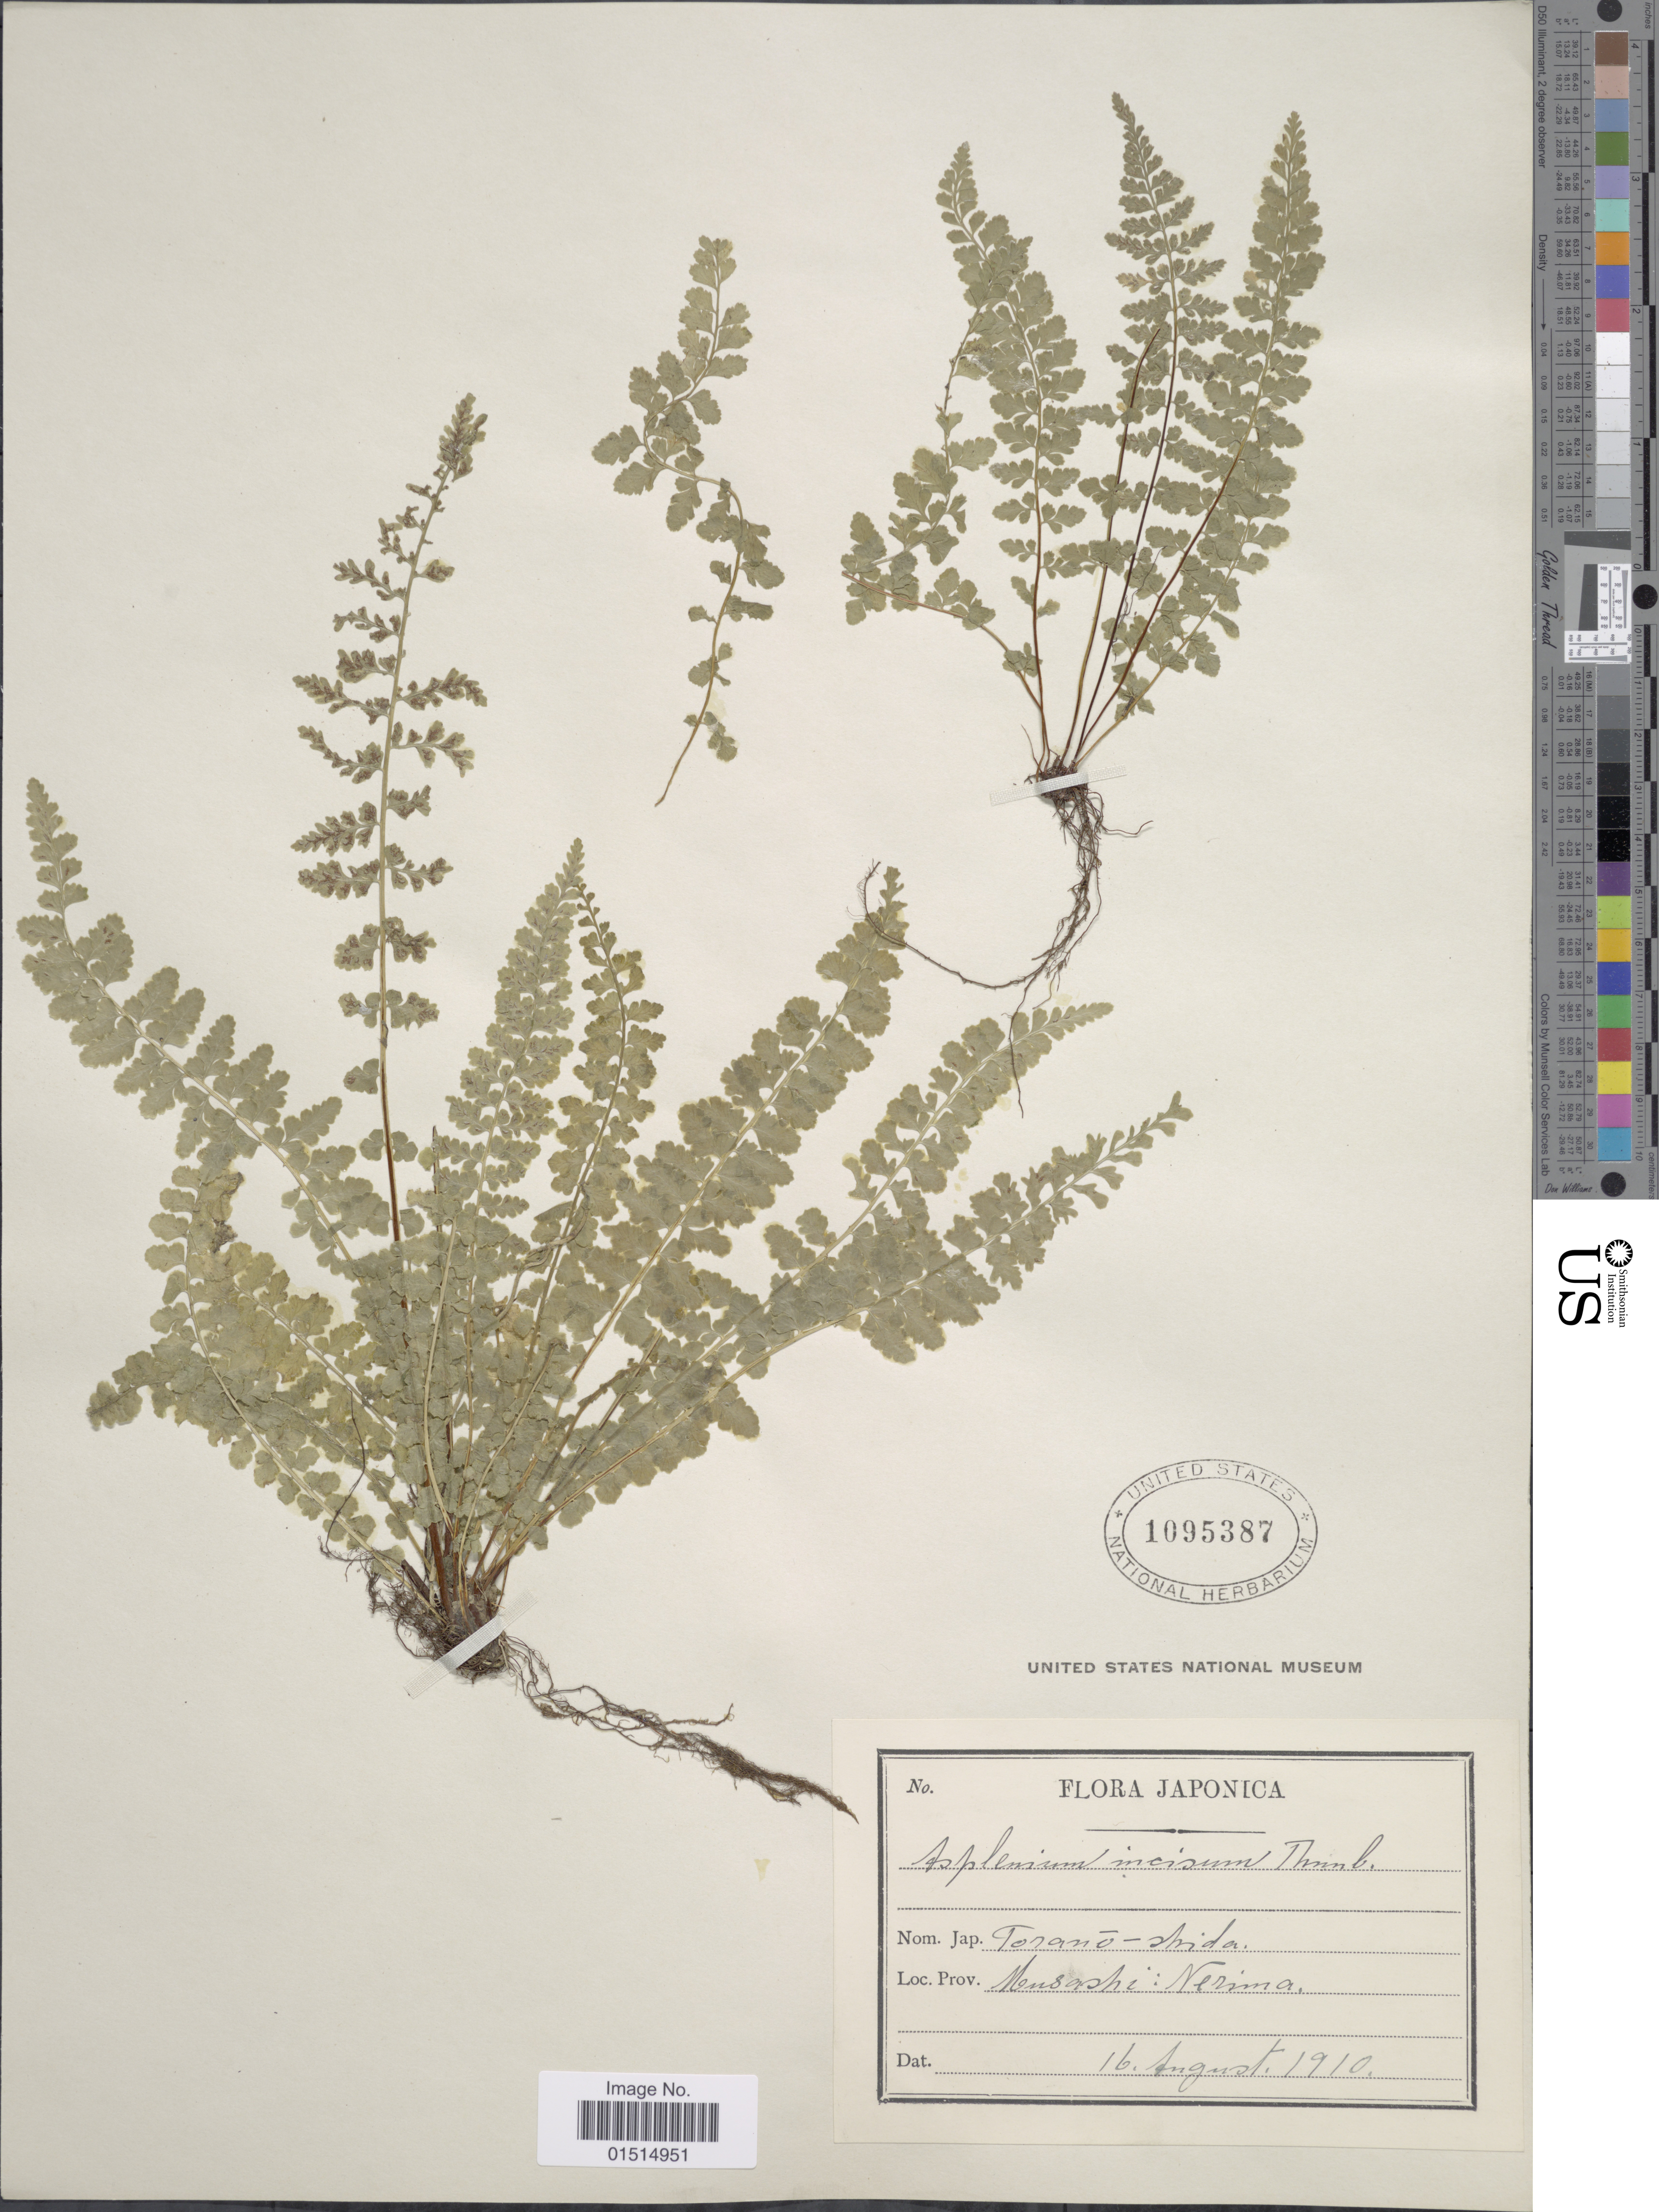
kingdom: Plantae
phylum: Tracheophyta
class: Polypodiopsida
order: Polypodiales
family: Aspleniaceae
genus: Asplenium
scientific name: Asplenium incisum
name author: Thunb.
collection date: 1910-08-16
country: Japan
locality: Musashi: Nerima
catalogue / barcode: US 1095387